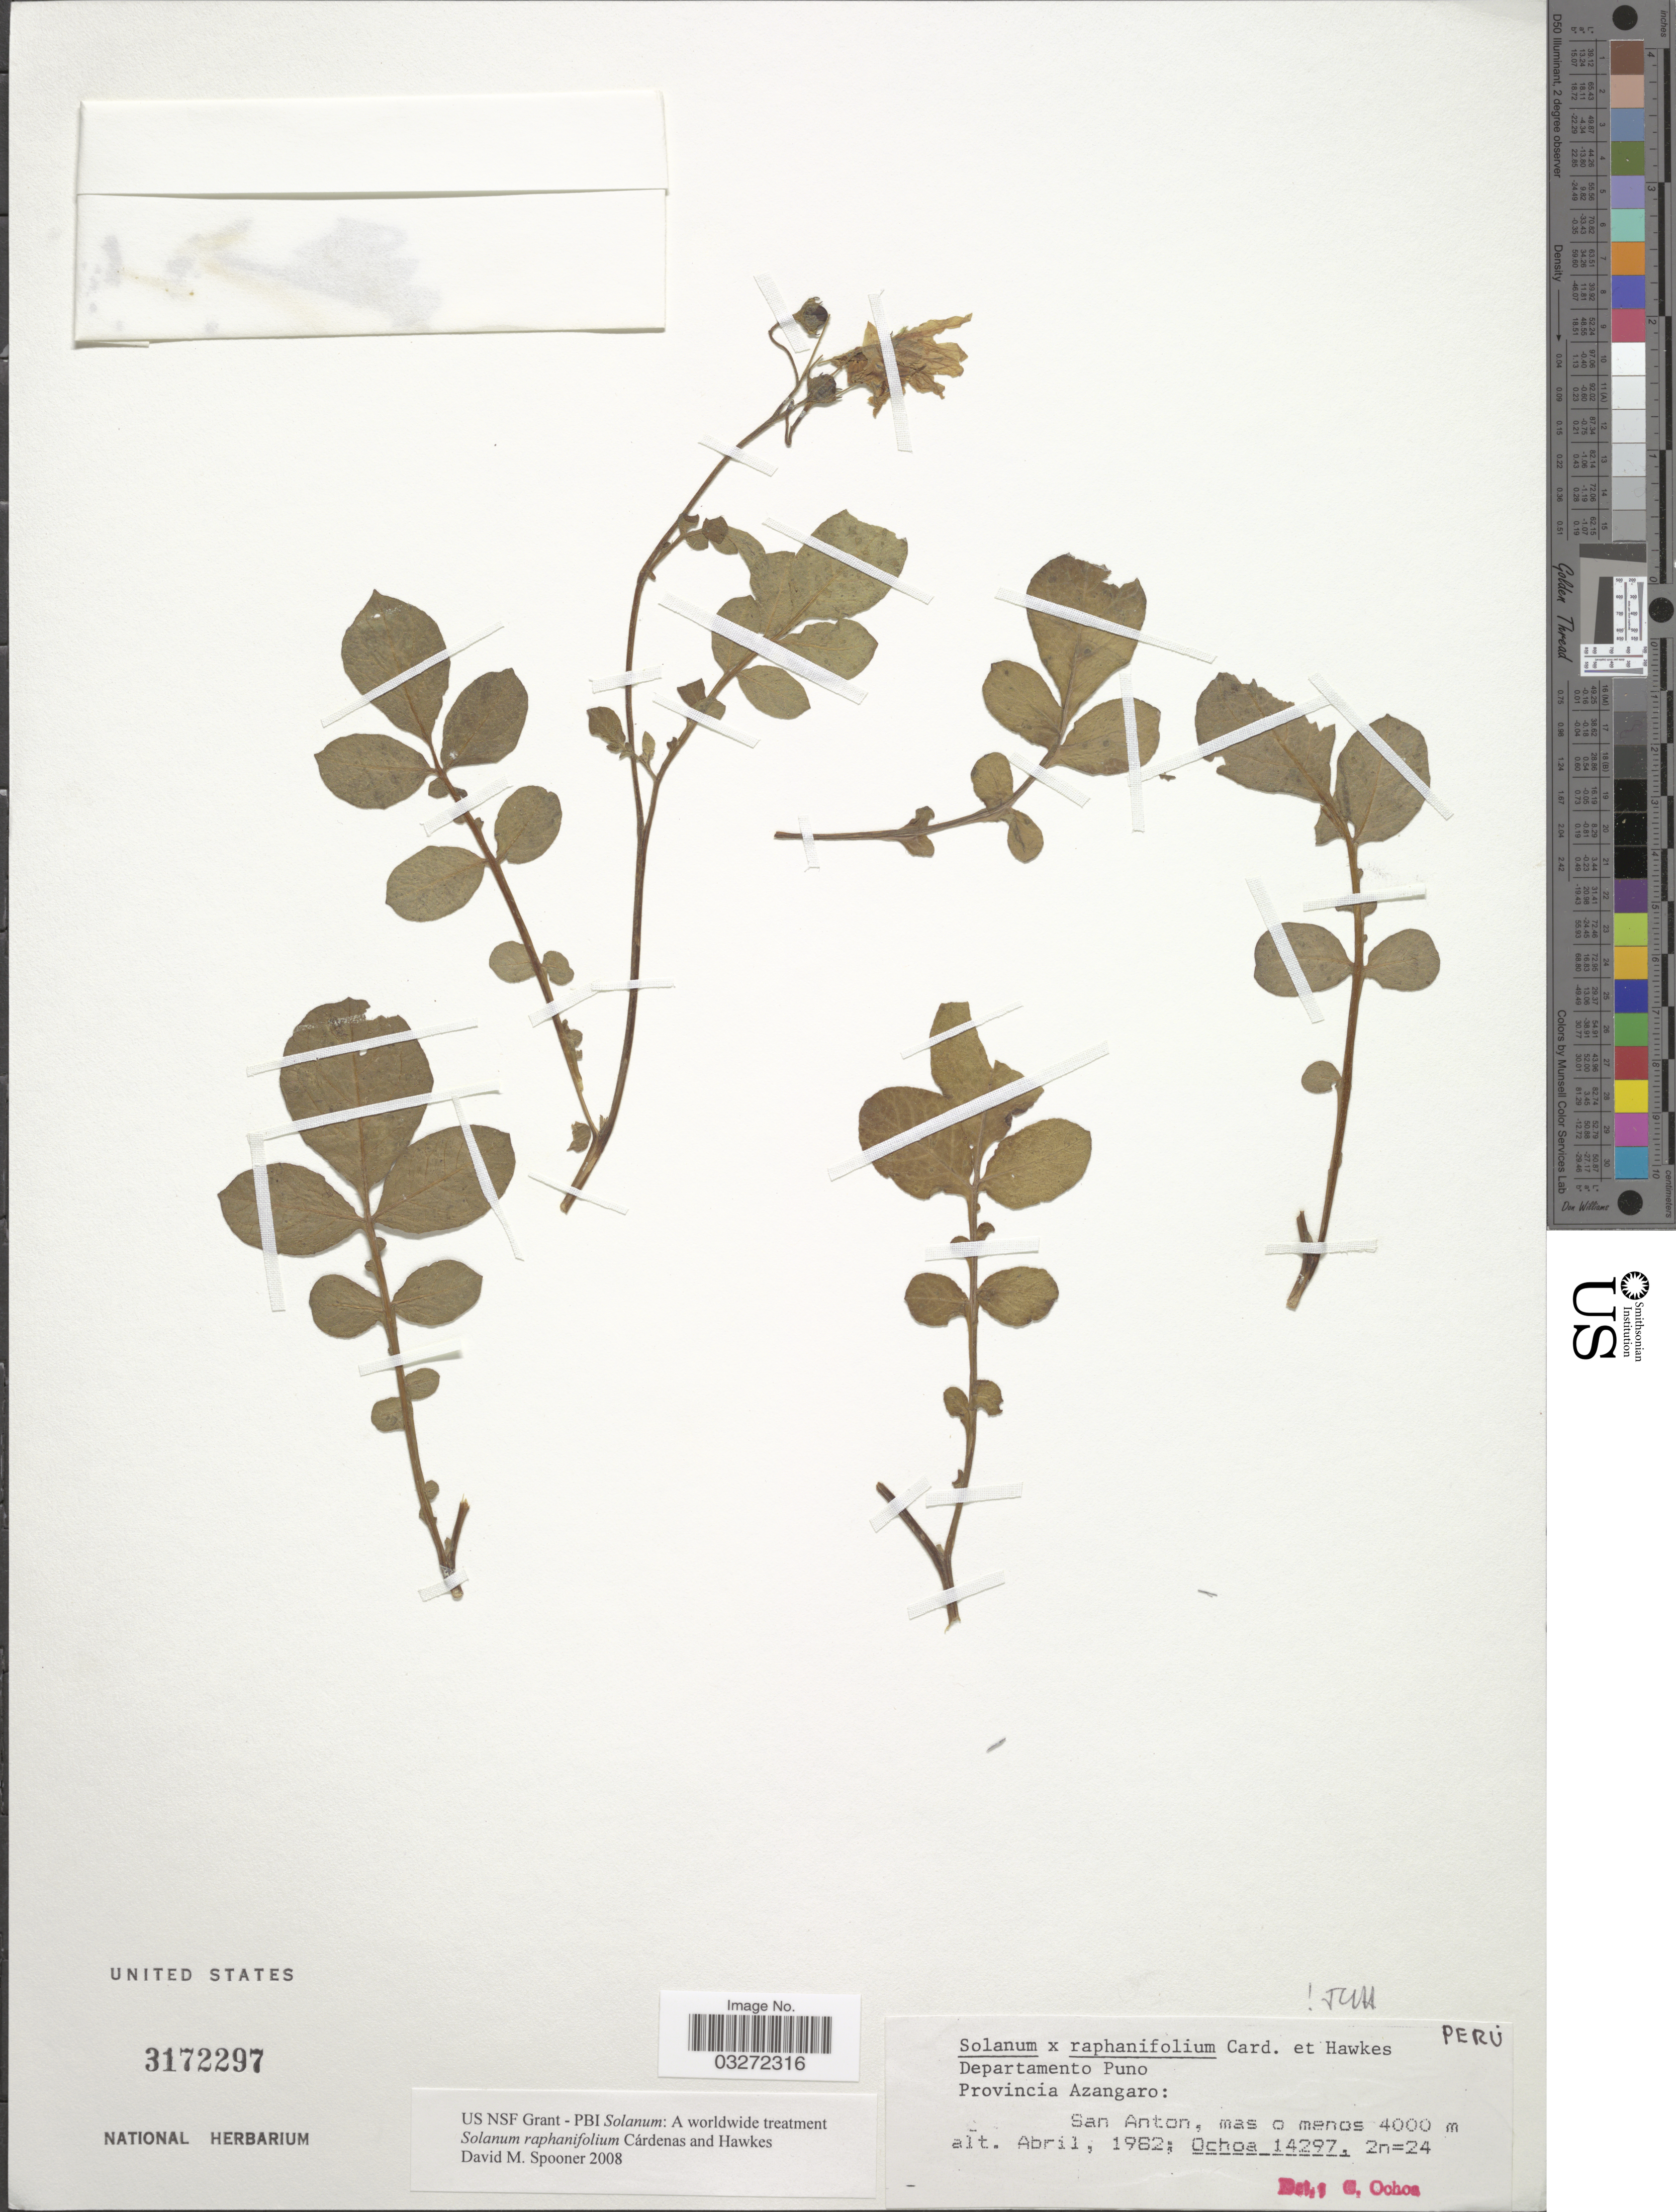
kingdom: Plantae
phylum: Tracheophyta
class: Magnoliopsida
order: Solanales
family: Solanaceae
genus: Solanum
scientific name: Solanum raphanifolium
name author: Cárdenas & Hawkes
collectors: -. Ochoa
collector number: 14297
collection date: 1982-04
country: Peru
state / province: Puno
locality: Departamento Puno, Provincia Azangaro: San Anton.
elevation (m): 4000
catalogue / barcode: US 3172297